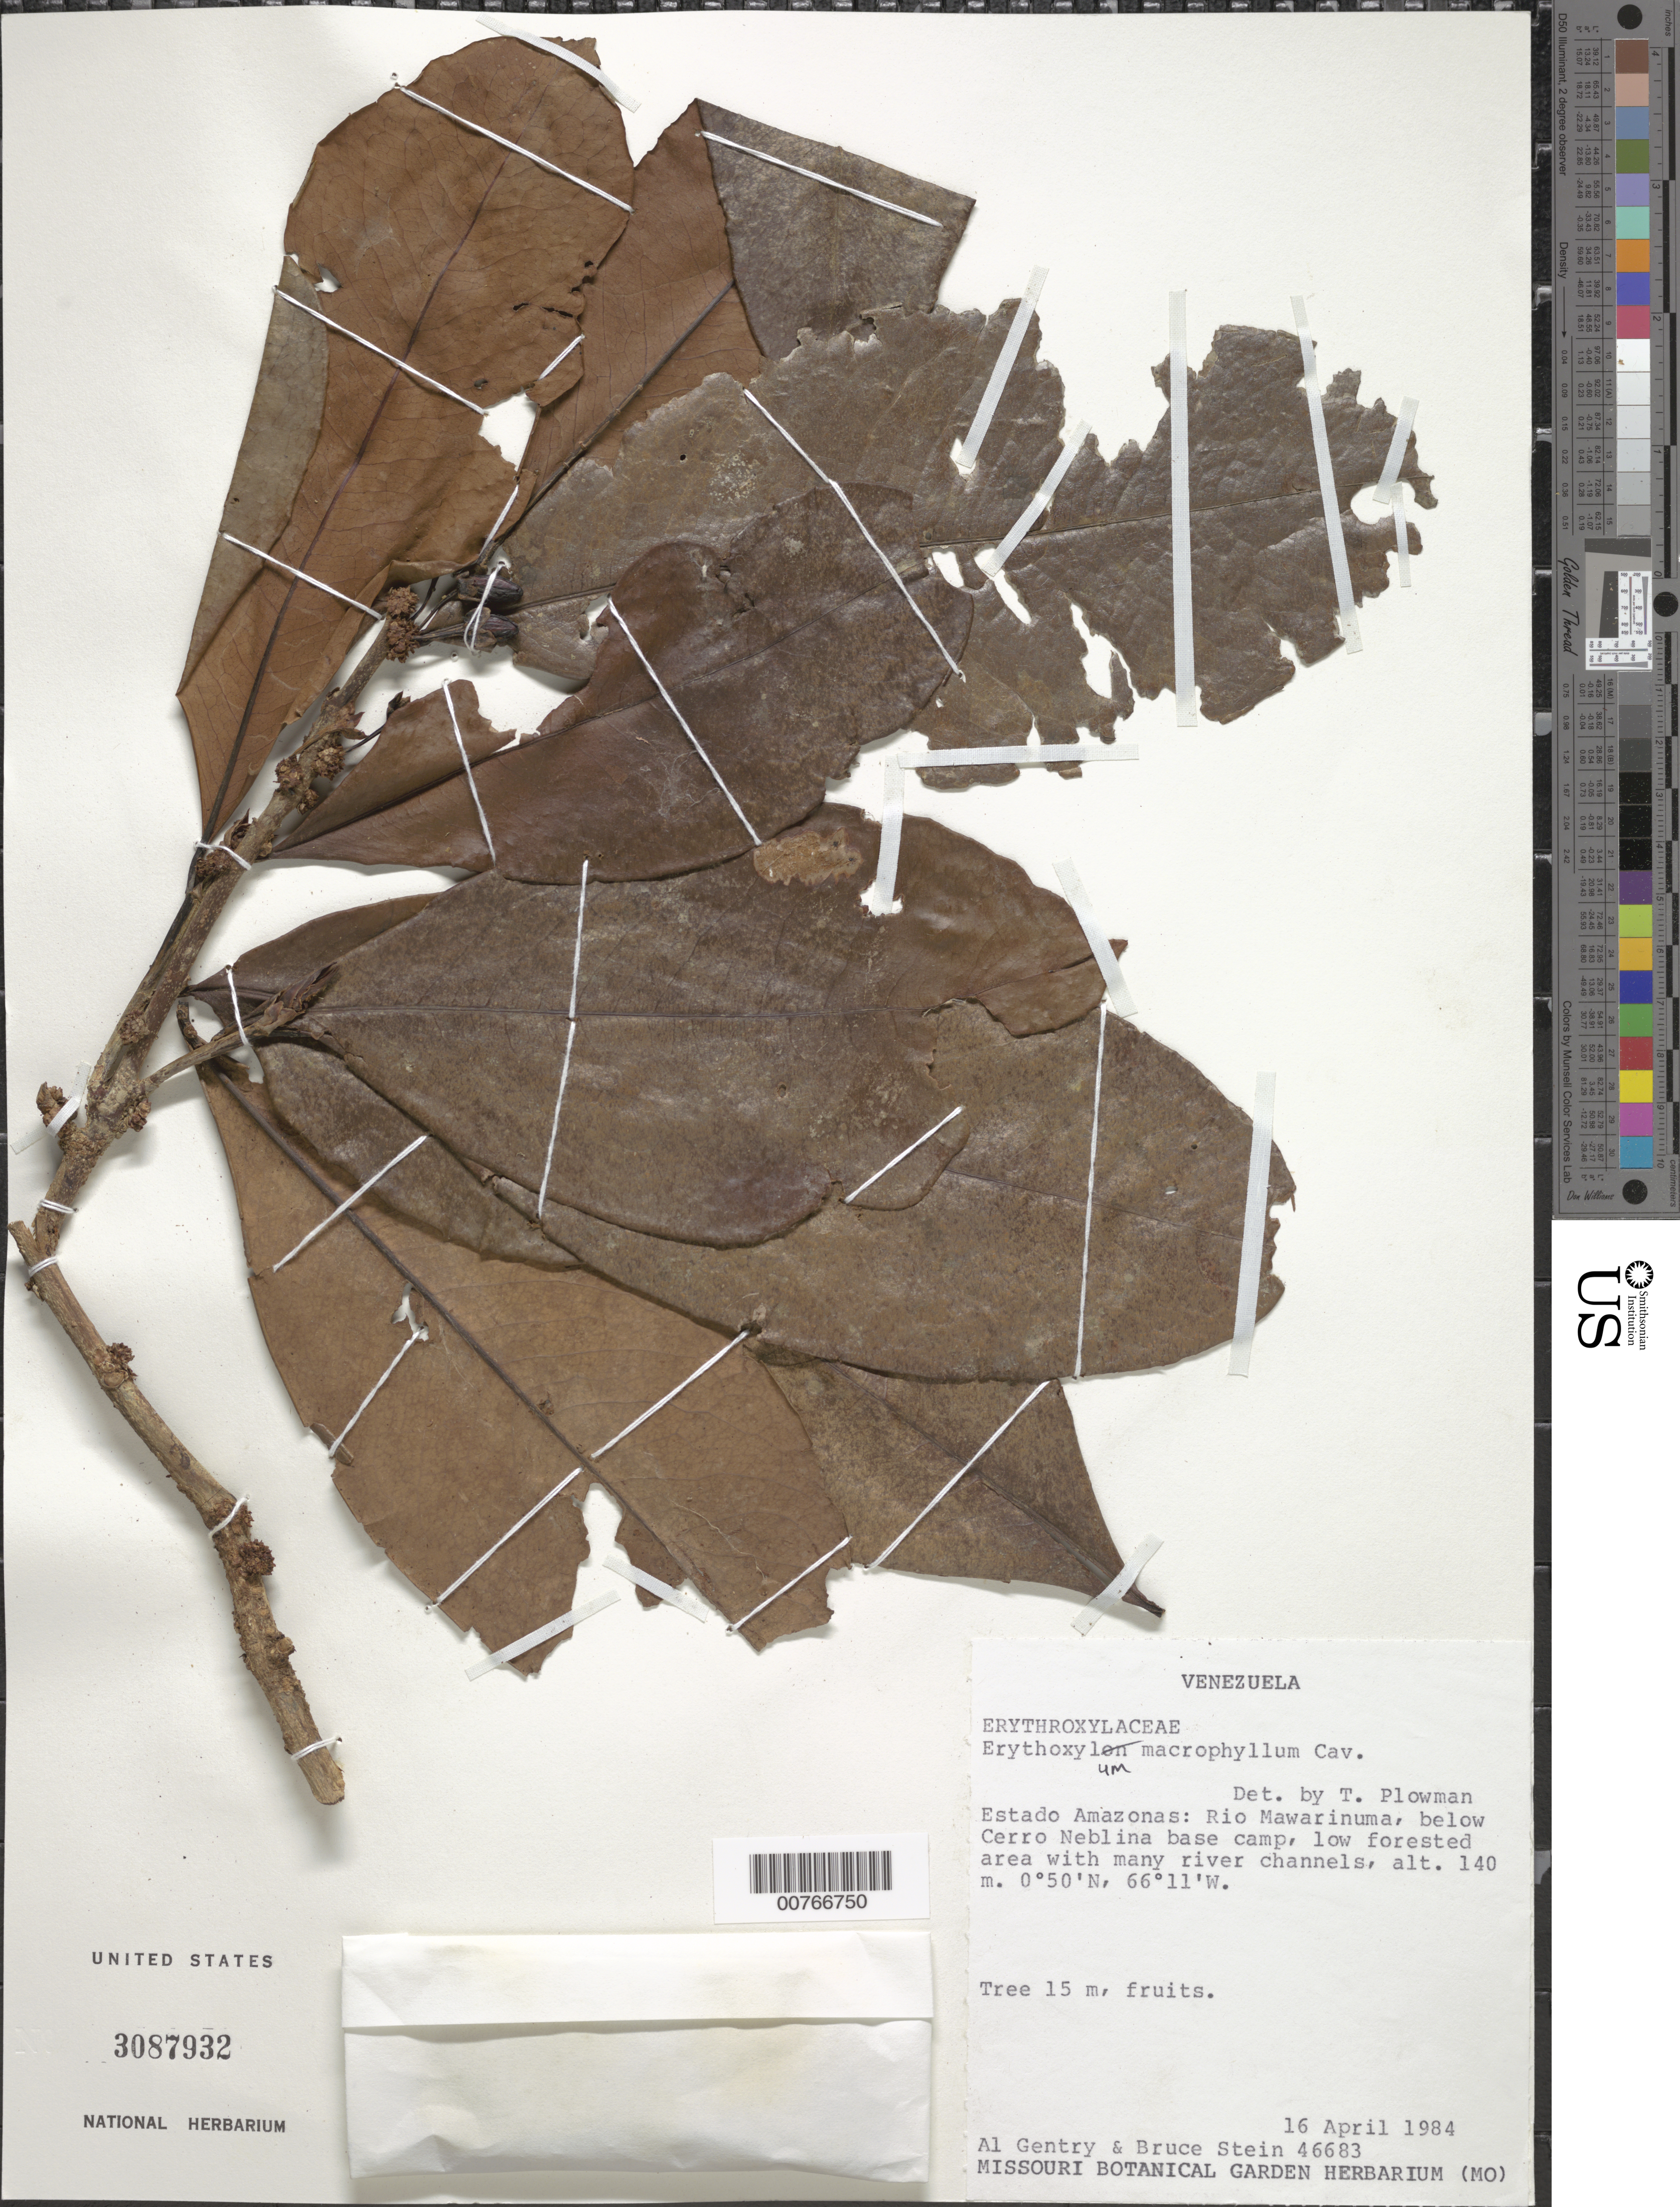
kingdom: Plantae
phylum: Tracheophyta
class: Magnoliopsida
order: Malpighiales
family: Erythroxylaceae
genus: Erythroxylum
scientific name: Erythroxylum macrophyllum var. macrophyllum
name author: Cav.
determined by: Plowman, Timothy C.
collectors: A. H. Gentry & B. Stein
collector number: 46683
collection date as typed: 16-Apr-84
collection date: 1984-04-16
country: Venezuela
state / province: Amazonas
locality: Río Mawarinuma, below Cerro de La Neblina base camp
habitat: Low forested area with many river channels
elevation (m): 140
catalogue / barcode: US 3087932